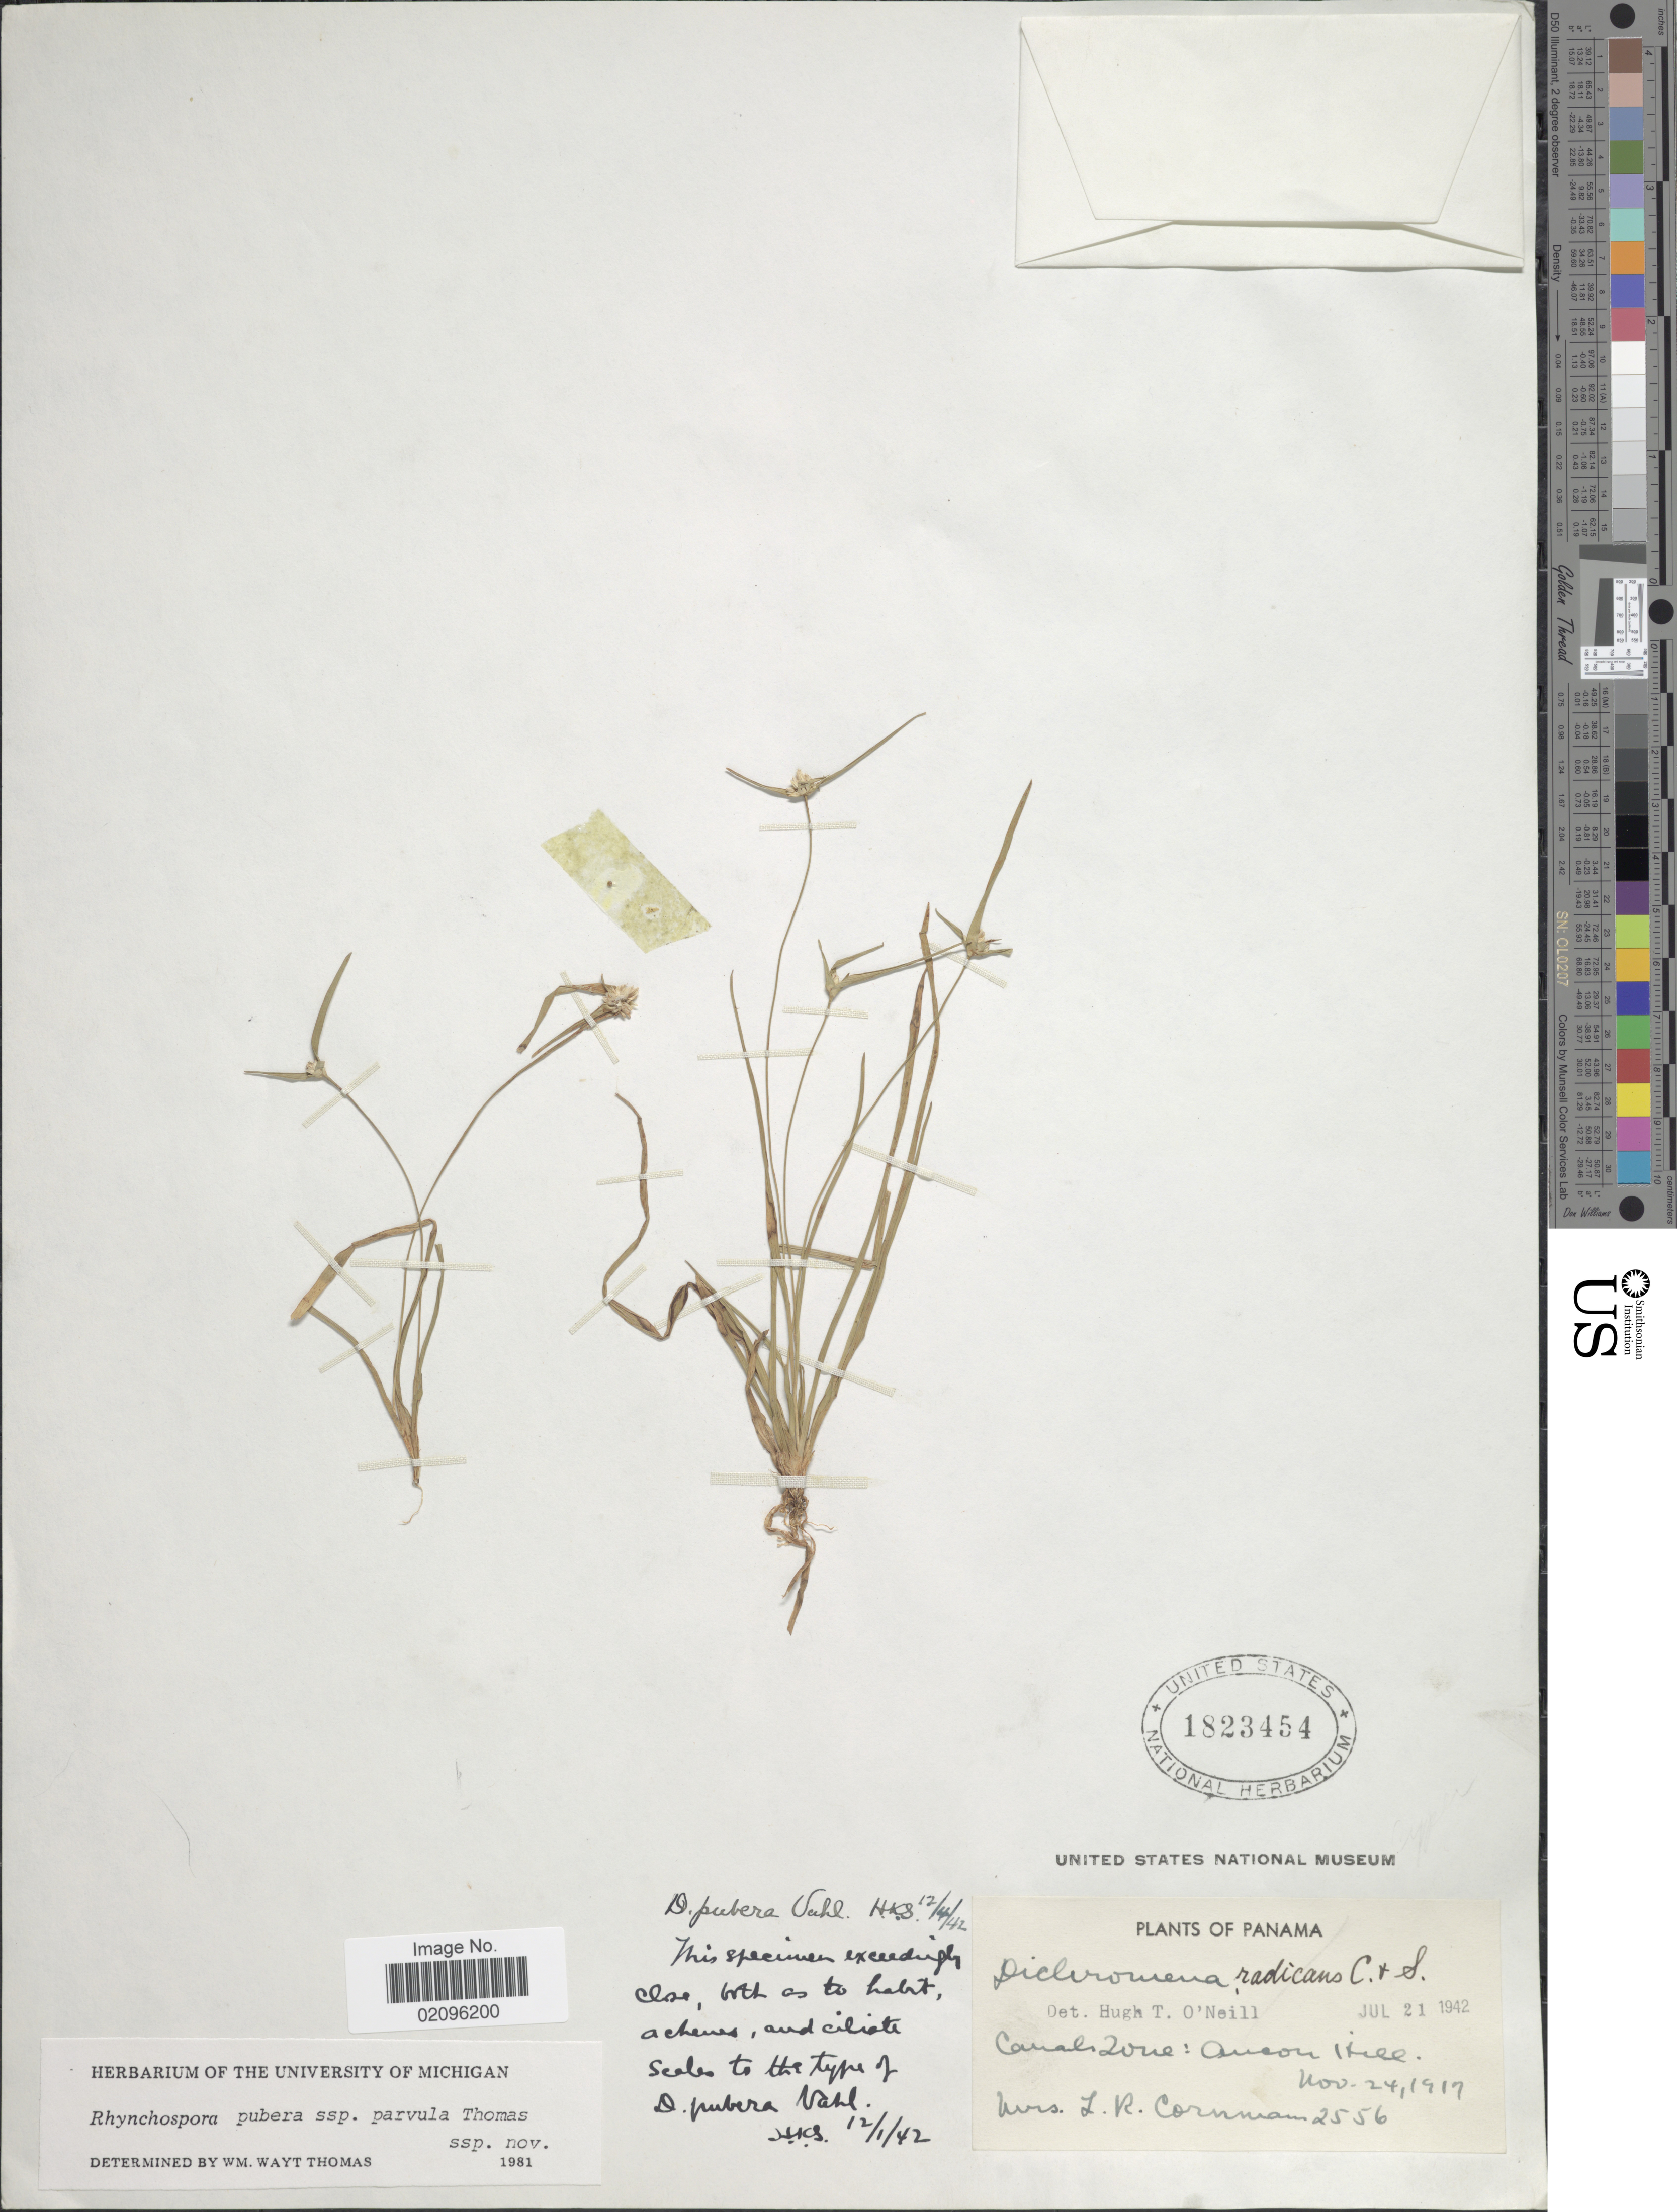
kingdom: Plantae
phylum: Tracheophyta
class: Liliopsida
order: Poales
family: Cyperaceae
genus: Rhynchospora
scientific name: Rhynchospora pubera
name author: (Vahl) Boeckeler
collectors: L. Cornman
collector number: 2556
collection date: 1917-11-24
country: Panama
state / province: Colón / Panamá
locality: Canal Zone: Ancon Hill.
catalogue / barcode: US 1823454